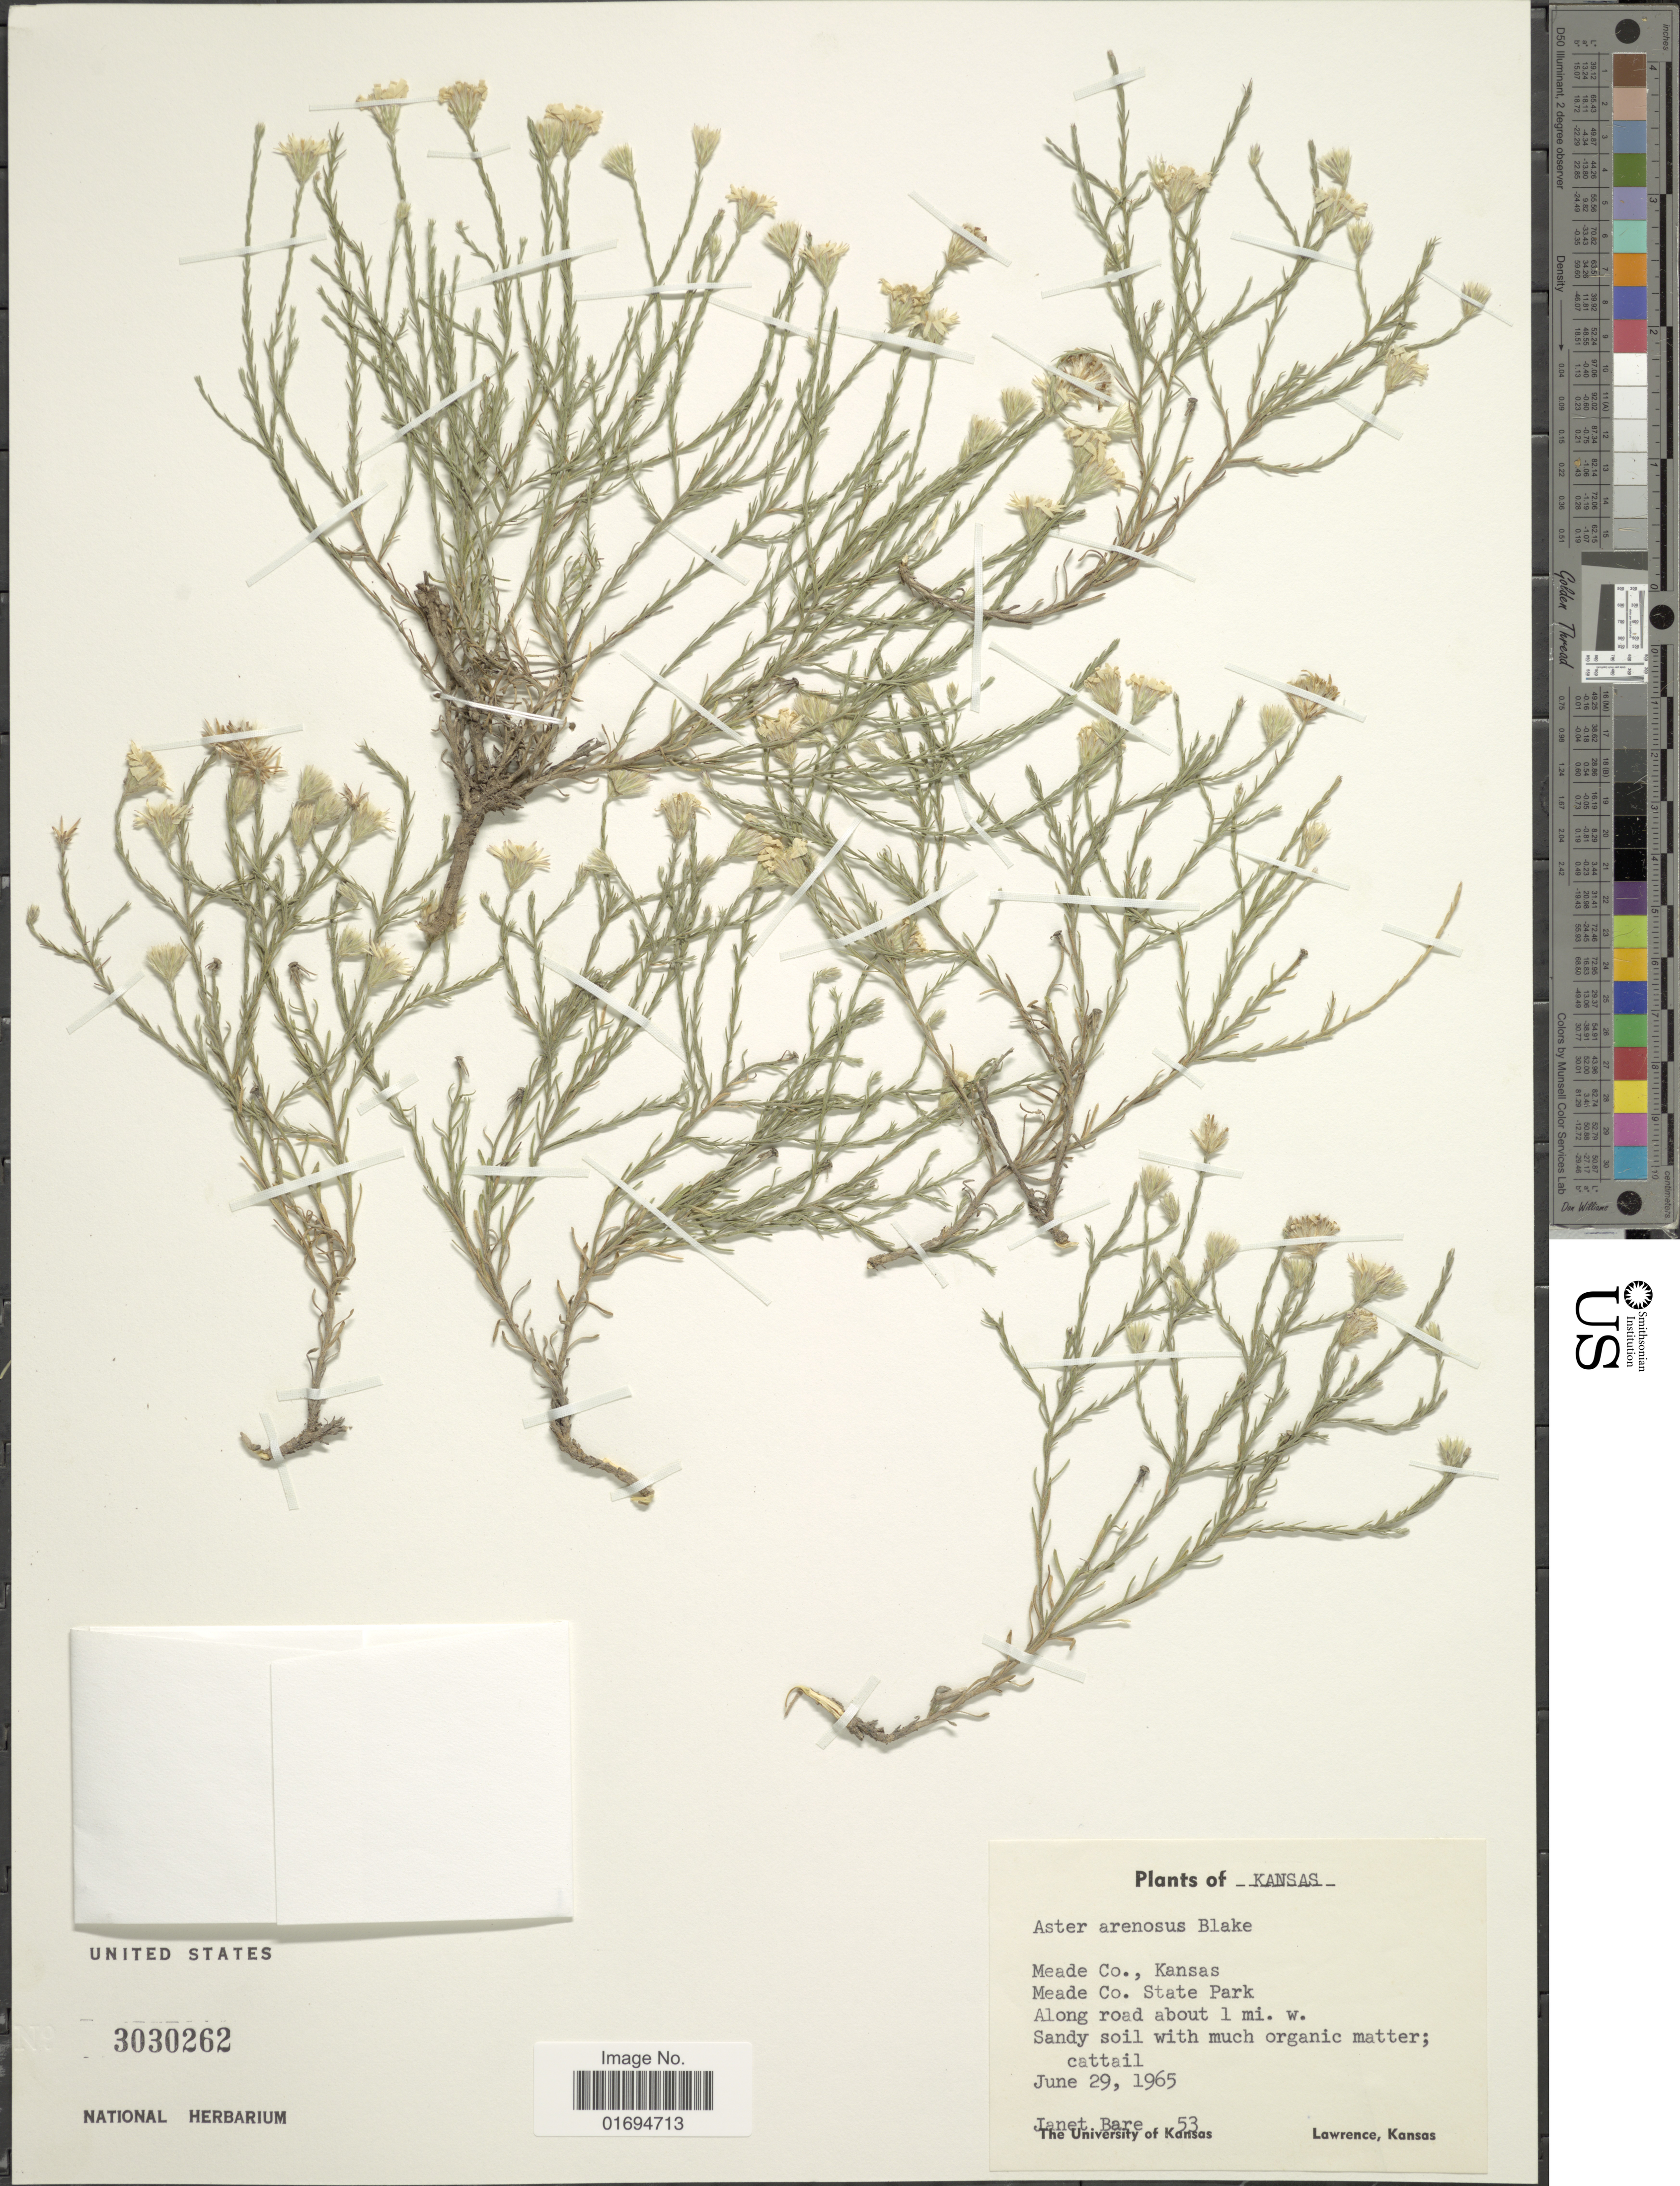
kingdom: Plantae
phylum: Tracheophyta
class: Magnoliopsida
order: Asterales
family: Asteraceae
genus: Chaetopappa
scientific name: Chaetopappa ericoides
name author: (Torr.) G.L. Nesom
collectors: J. Baré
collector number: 53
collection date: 1965-06-29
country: United States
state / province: Kansas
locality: Meade Co., Kansas, Meade Co., State Park, along road about 1 mi. w.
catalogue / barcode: US 3030262